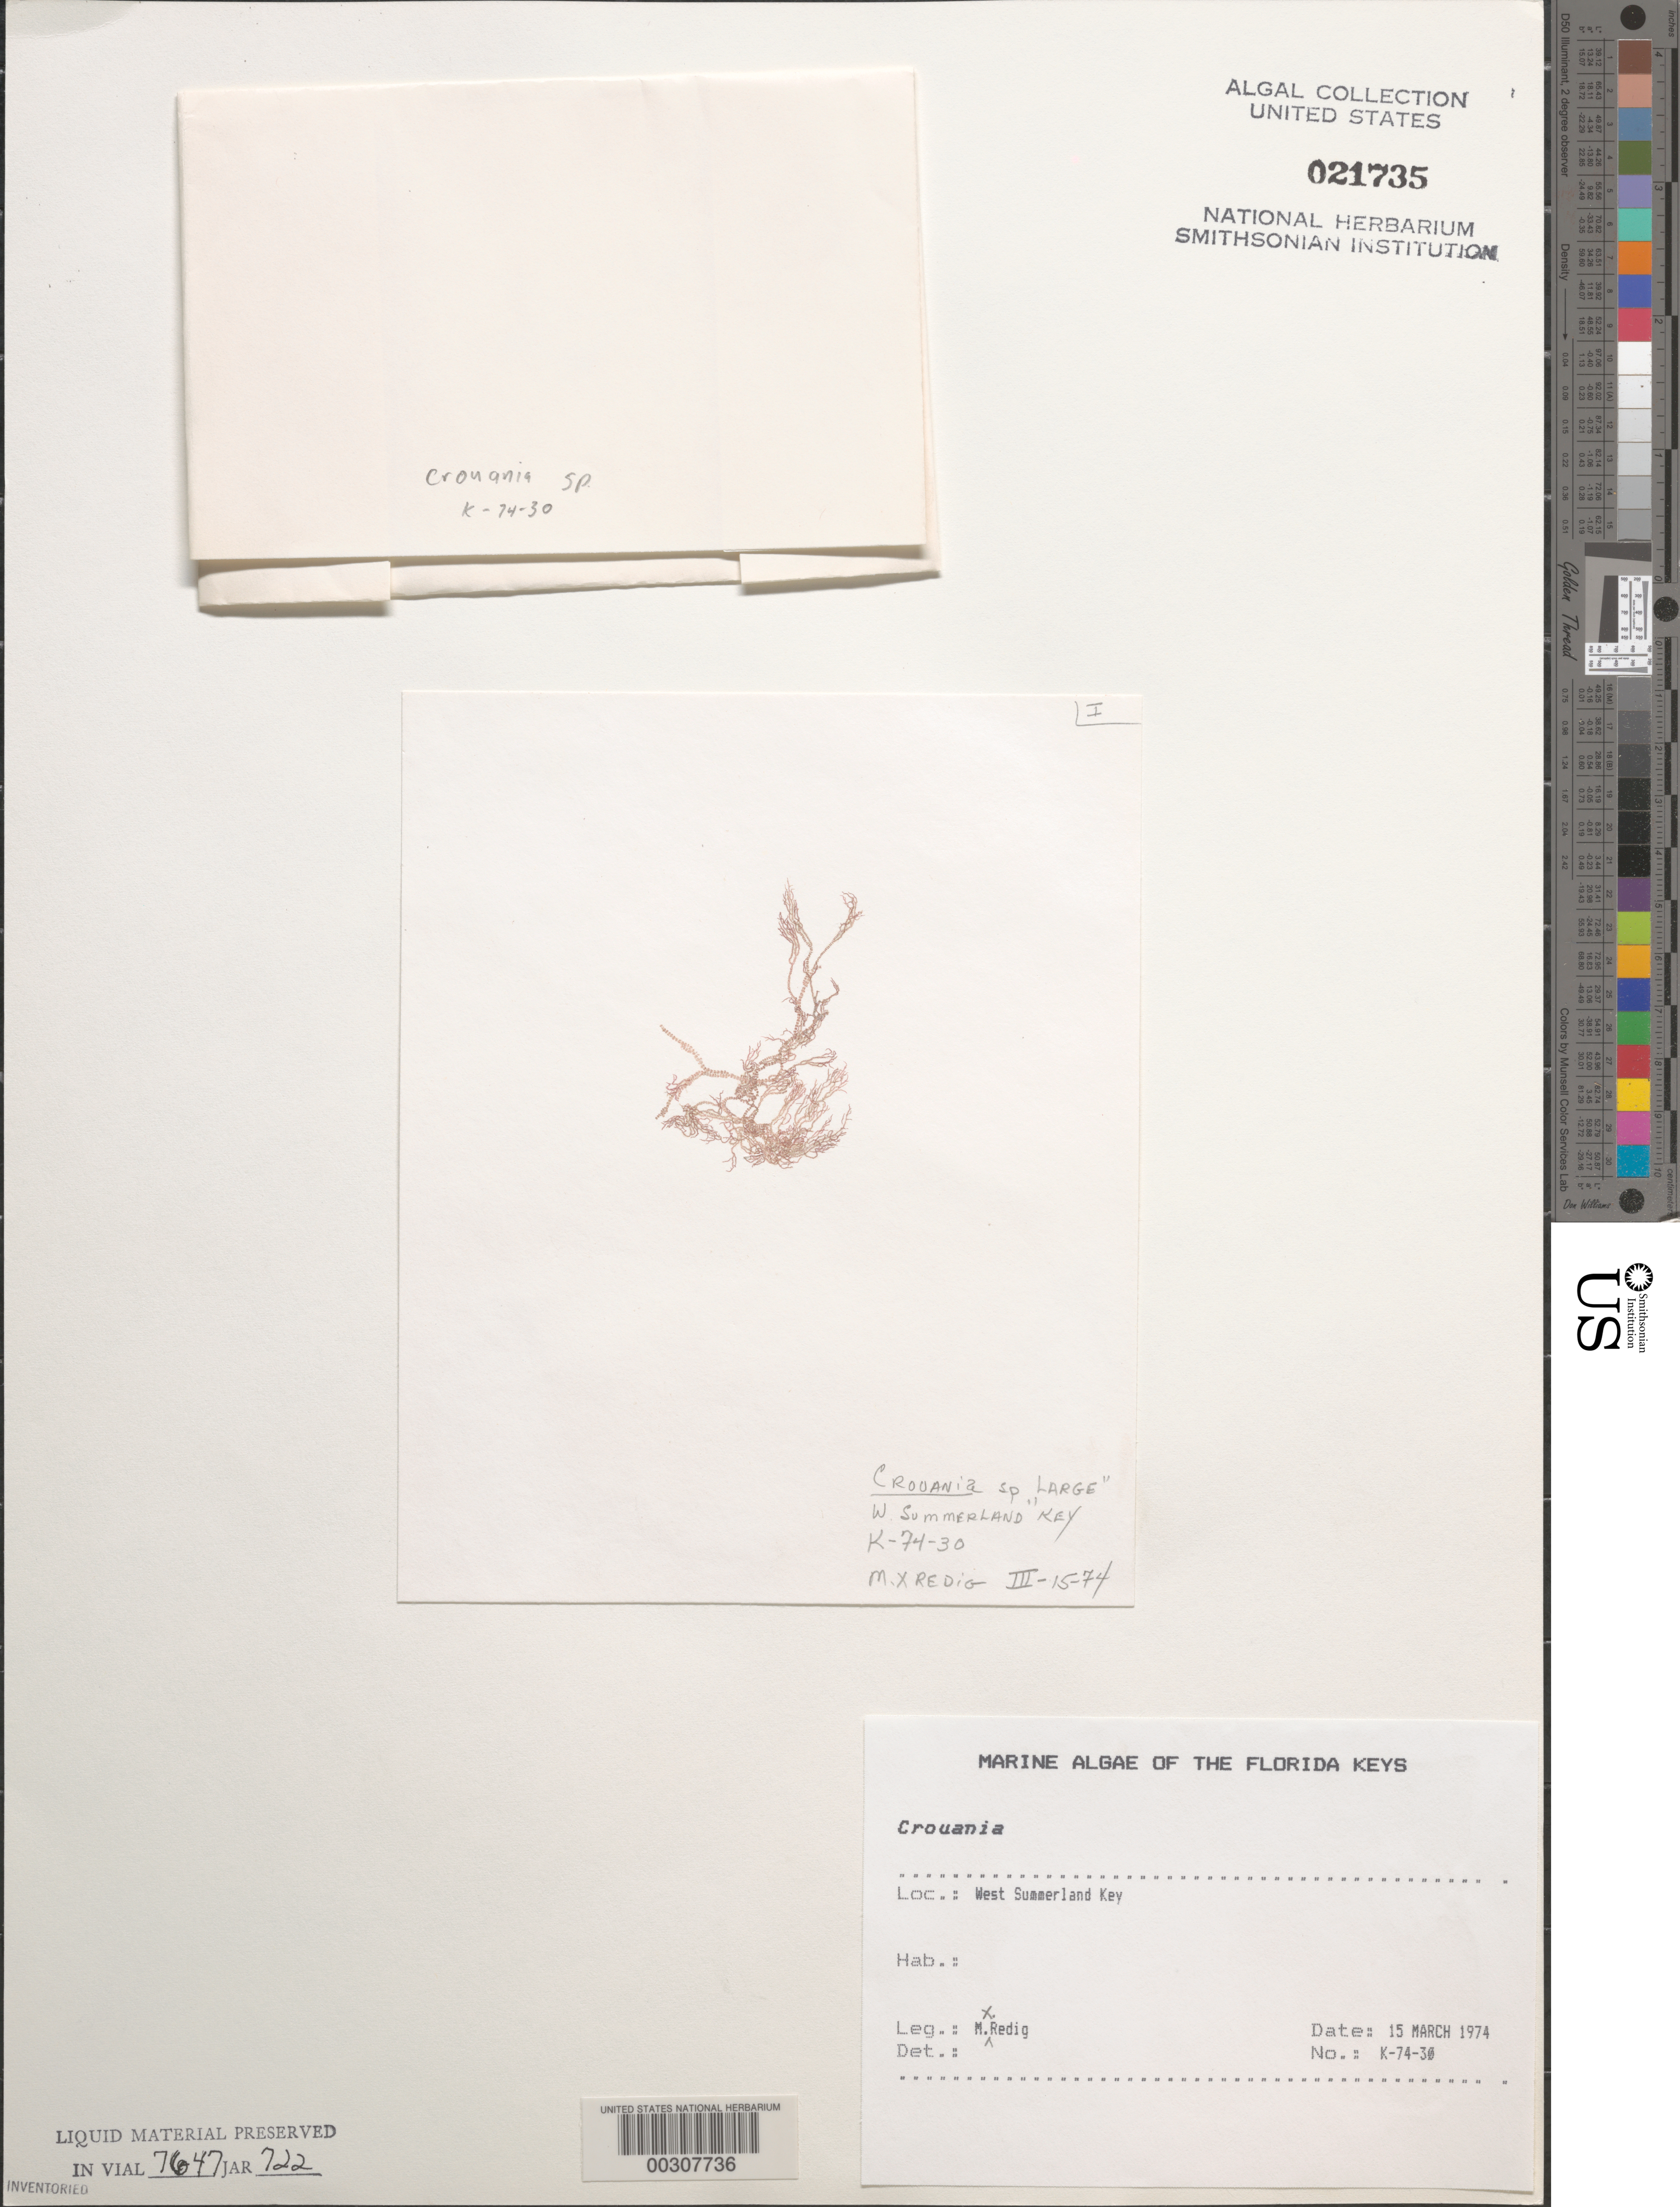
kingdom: Plantae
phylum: Rhodophyta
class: Florideophyceae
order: Ceramiales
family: Callithamniaceae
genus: Crouania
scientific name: Crouania sp.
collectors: M. Redig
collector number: K-74-30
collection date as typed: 15 Mar 1974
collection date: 1974-03-15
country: United States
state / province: Florida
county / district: Monroe County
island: West Summerland Key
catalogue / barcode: US 21735